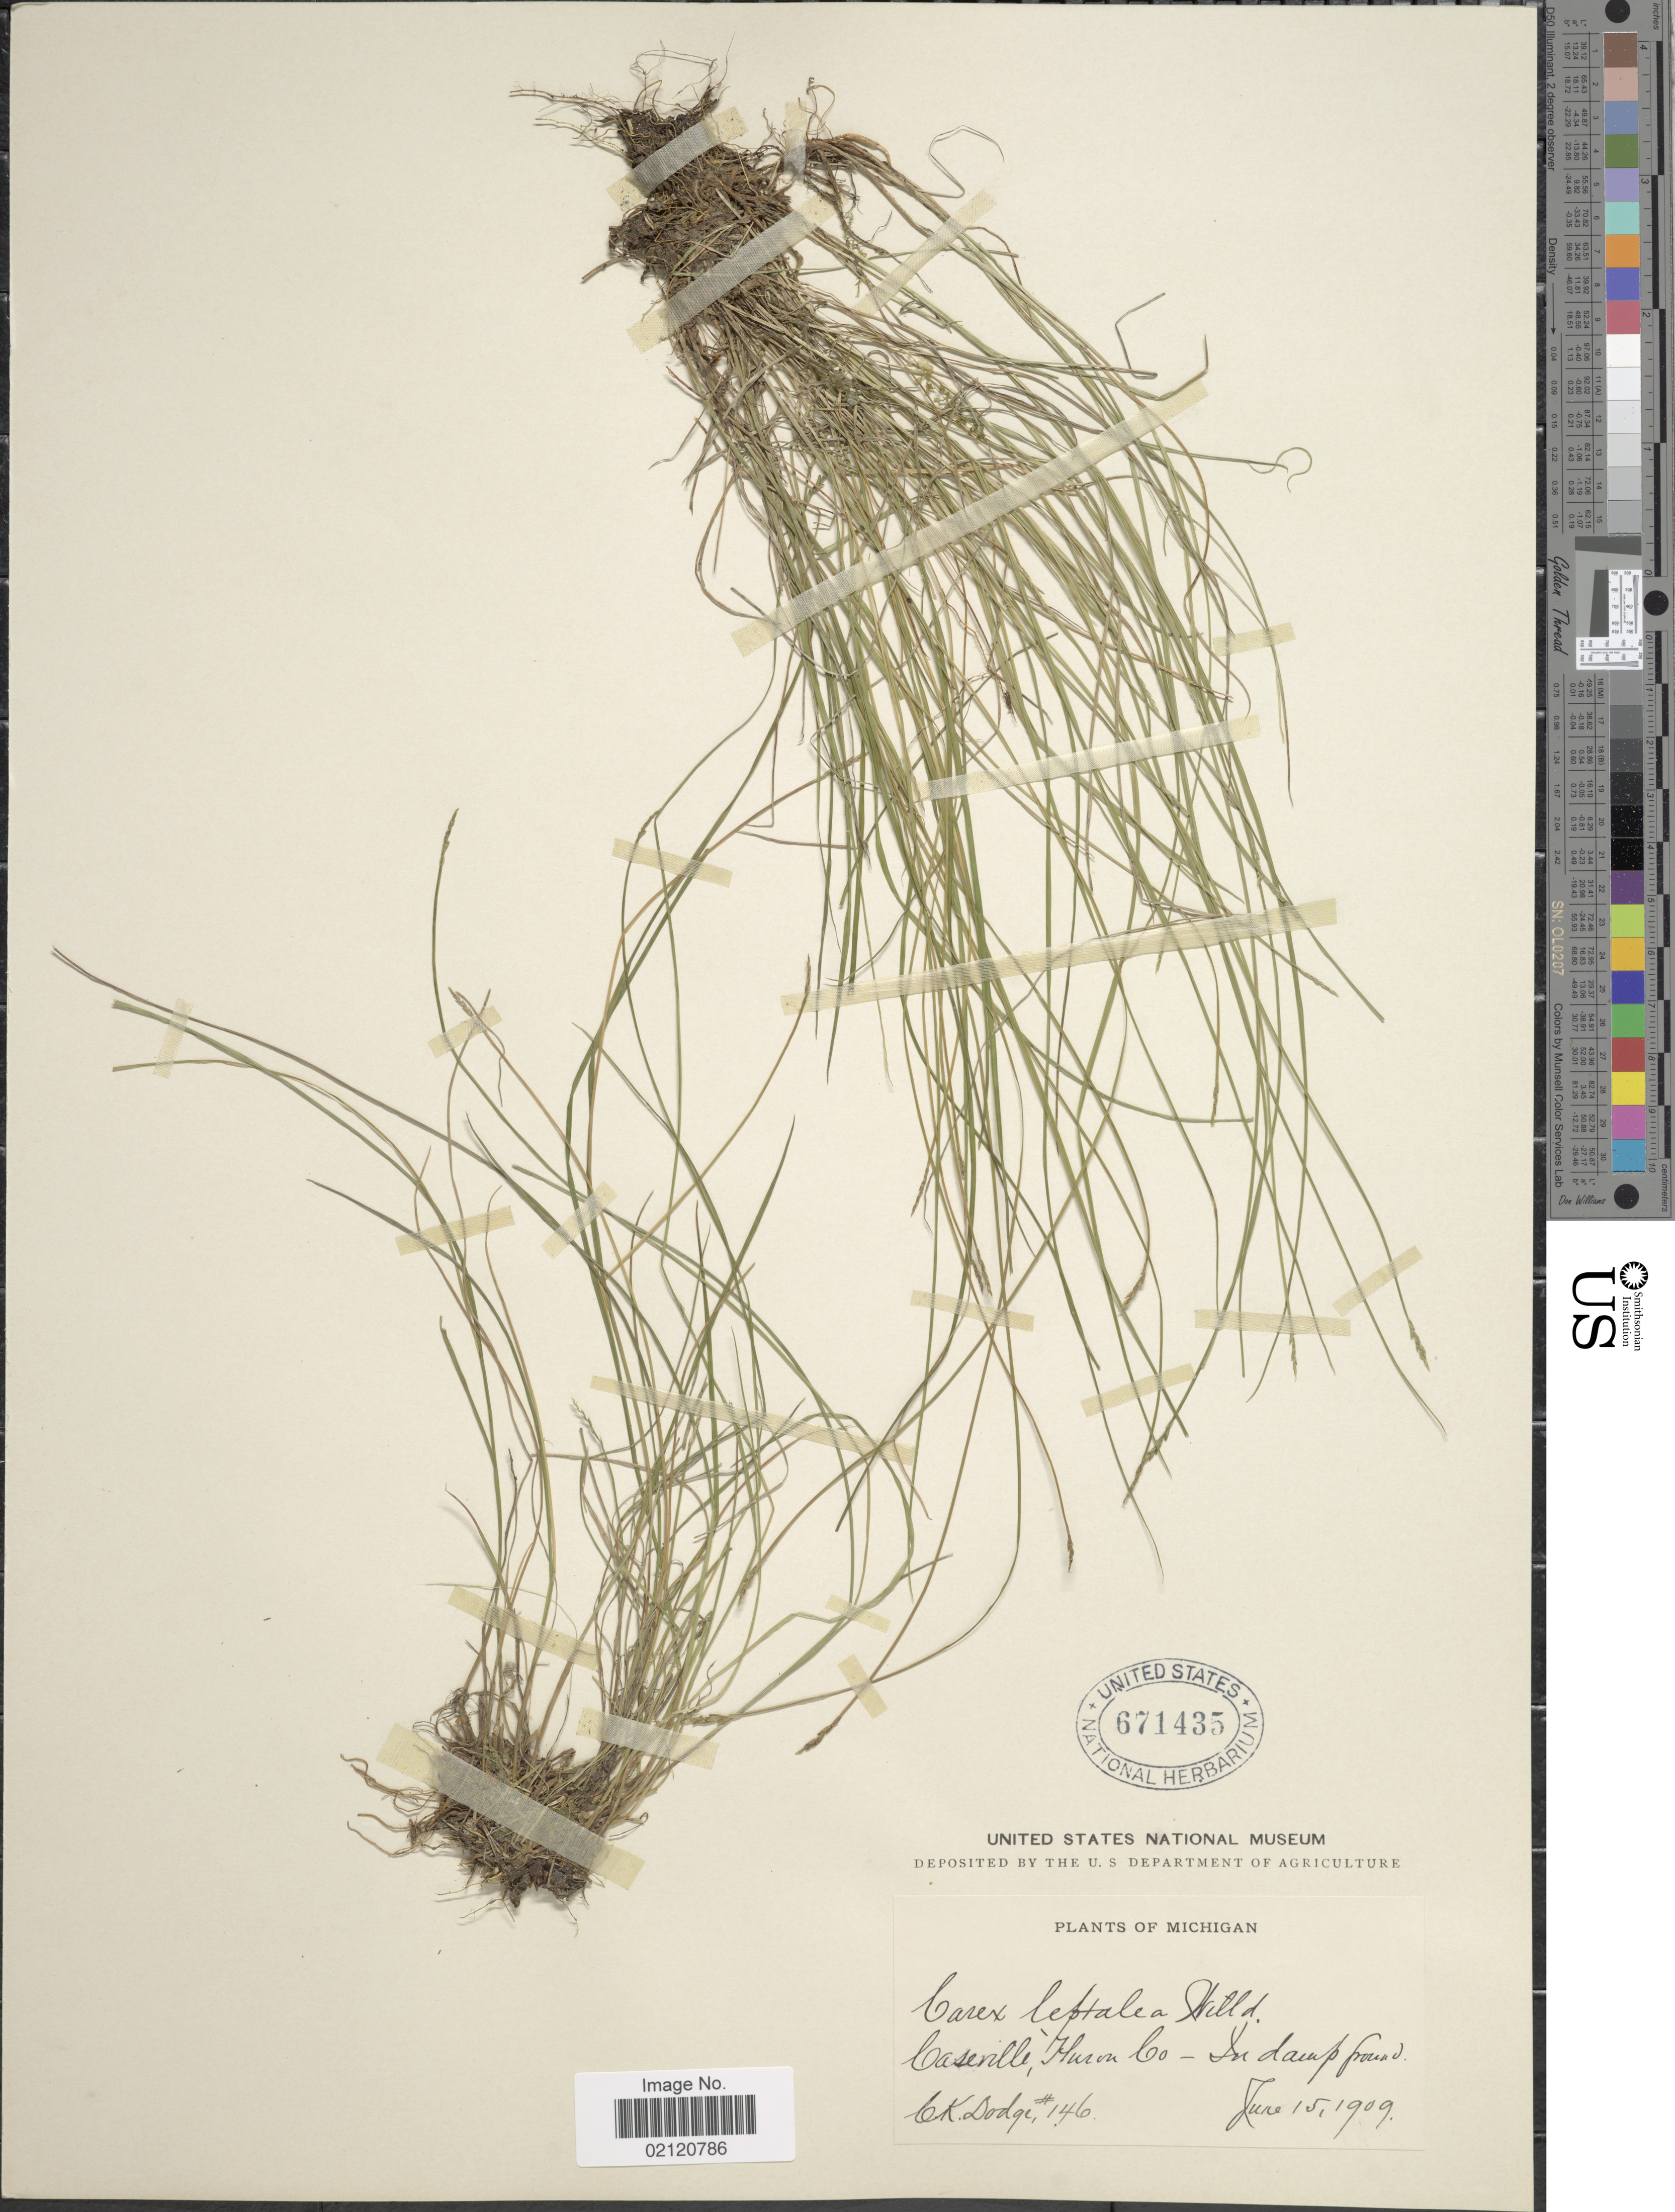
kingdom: Plantae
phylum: Tracheophyta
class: Liliopsida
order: Poales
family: Cyperaceae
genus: Carex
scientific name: Carex leptalea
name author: Wahlenb.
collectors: C. Dodge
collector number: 146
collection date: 1909-06-05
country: United States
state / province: Michigan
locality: Caseville, Huron Co.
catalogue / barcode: US 671435